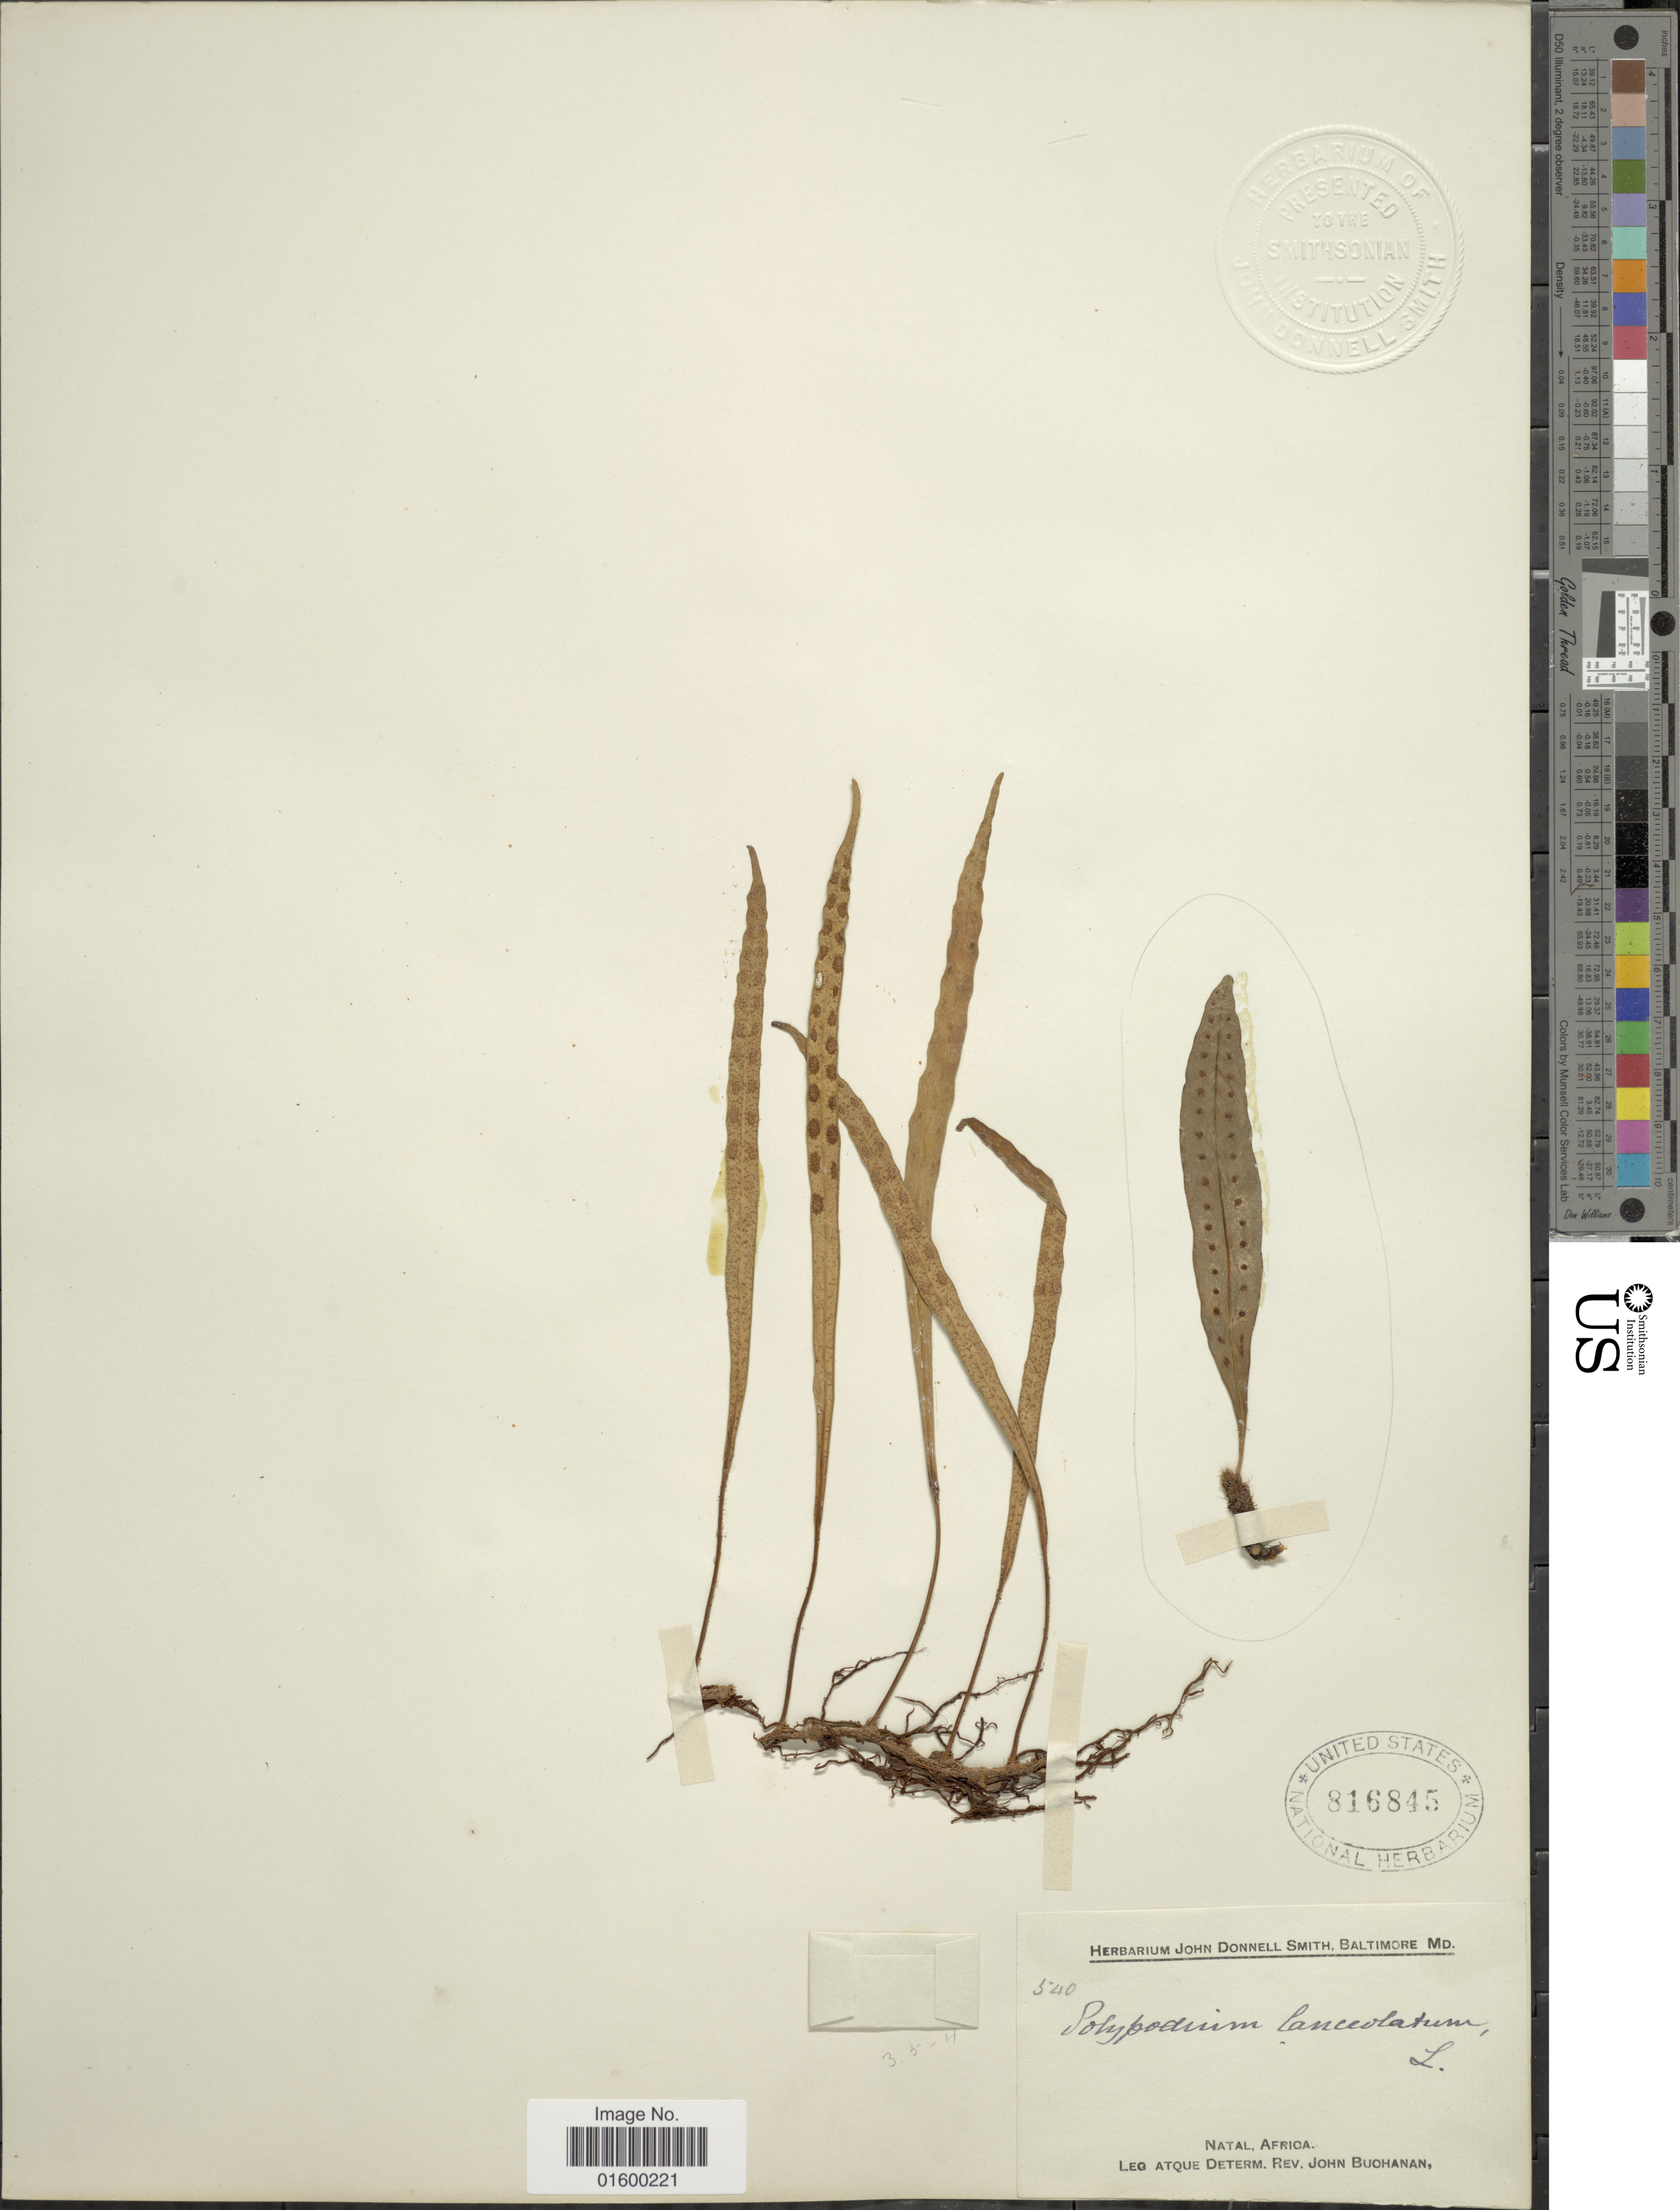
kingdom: Plantae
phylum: Tracheophyta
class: Polypodiopsida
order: Polypodiales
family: Polypodiaceae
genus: Pleopeltis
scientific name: Pleopeltis macrocarpa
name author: (Bory ex Willd.) Kaulf.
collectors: J. Buchanan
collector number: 540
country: South Africa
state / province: KwaZulu-Natal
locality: Natal, Africa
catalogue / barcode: US 816845